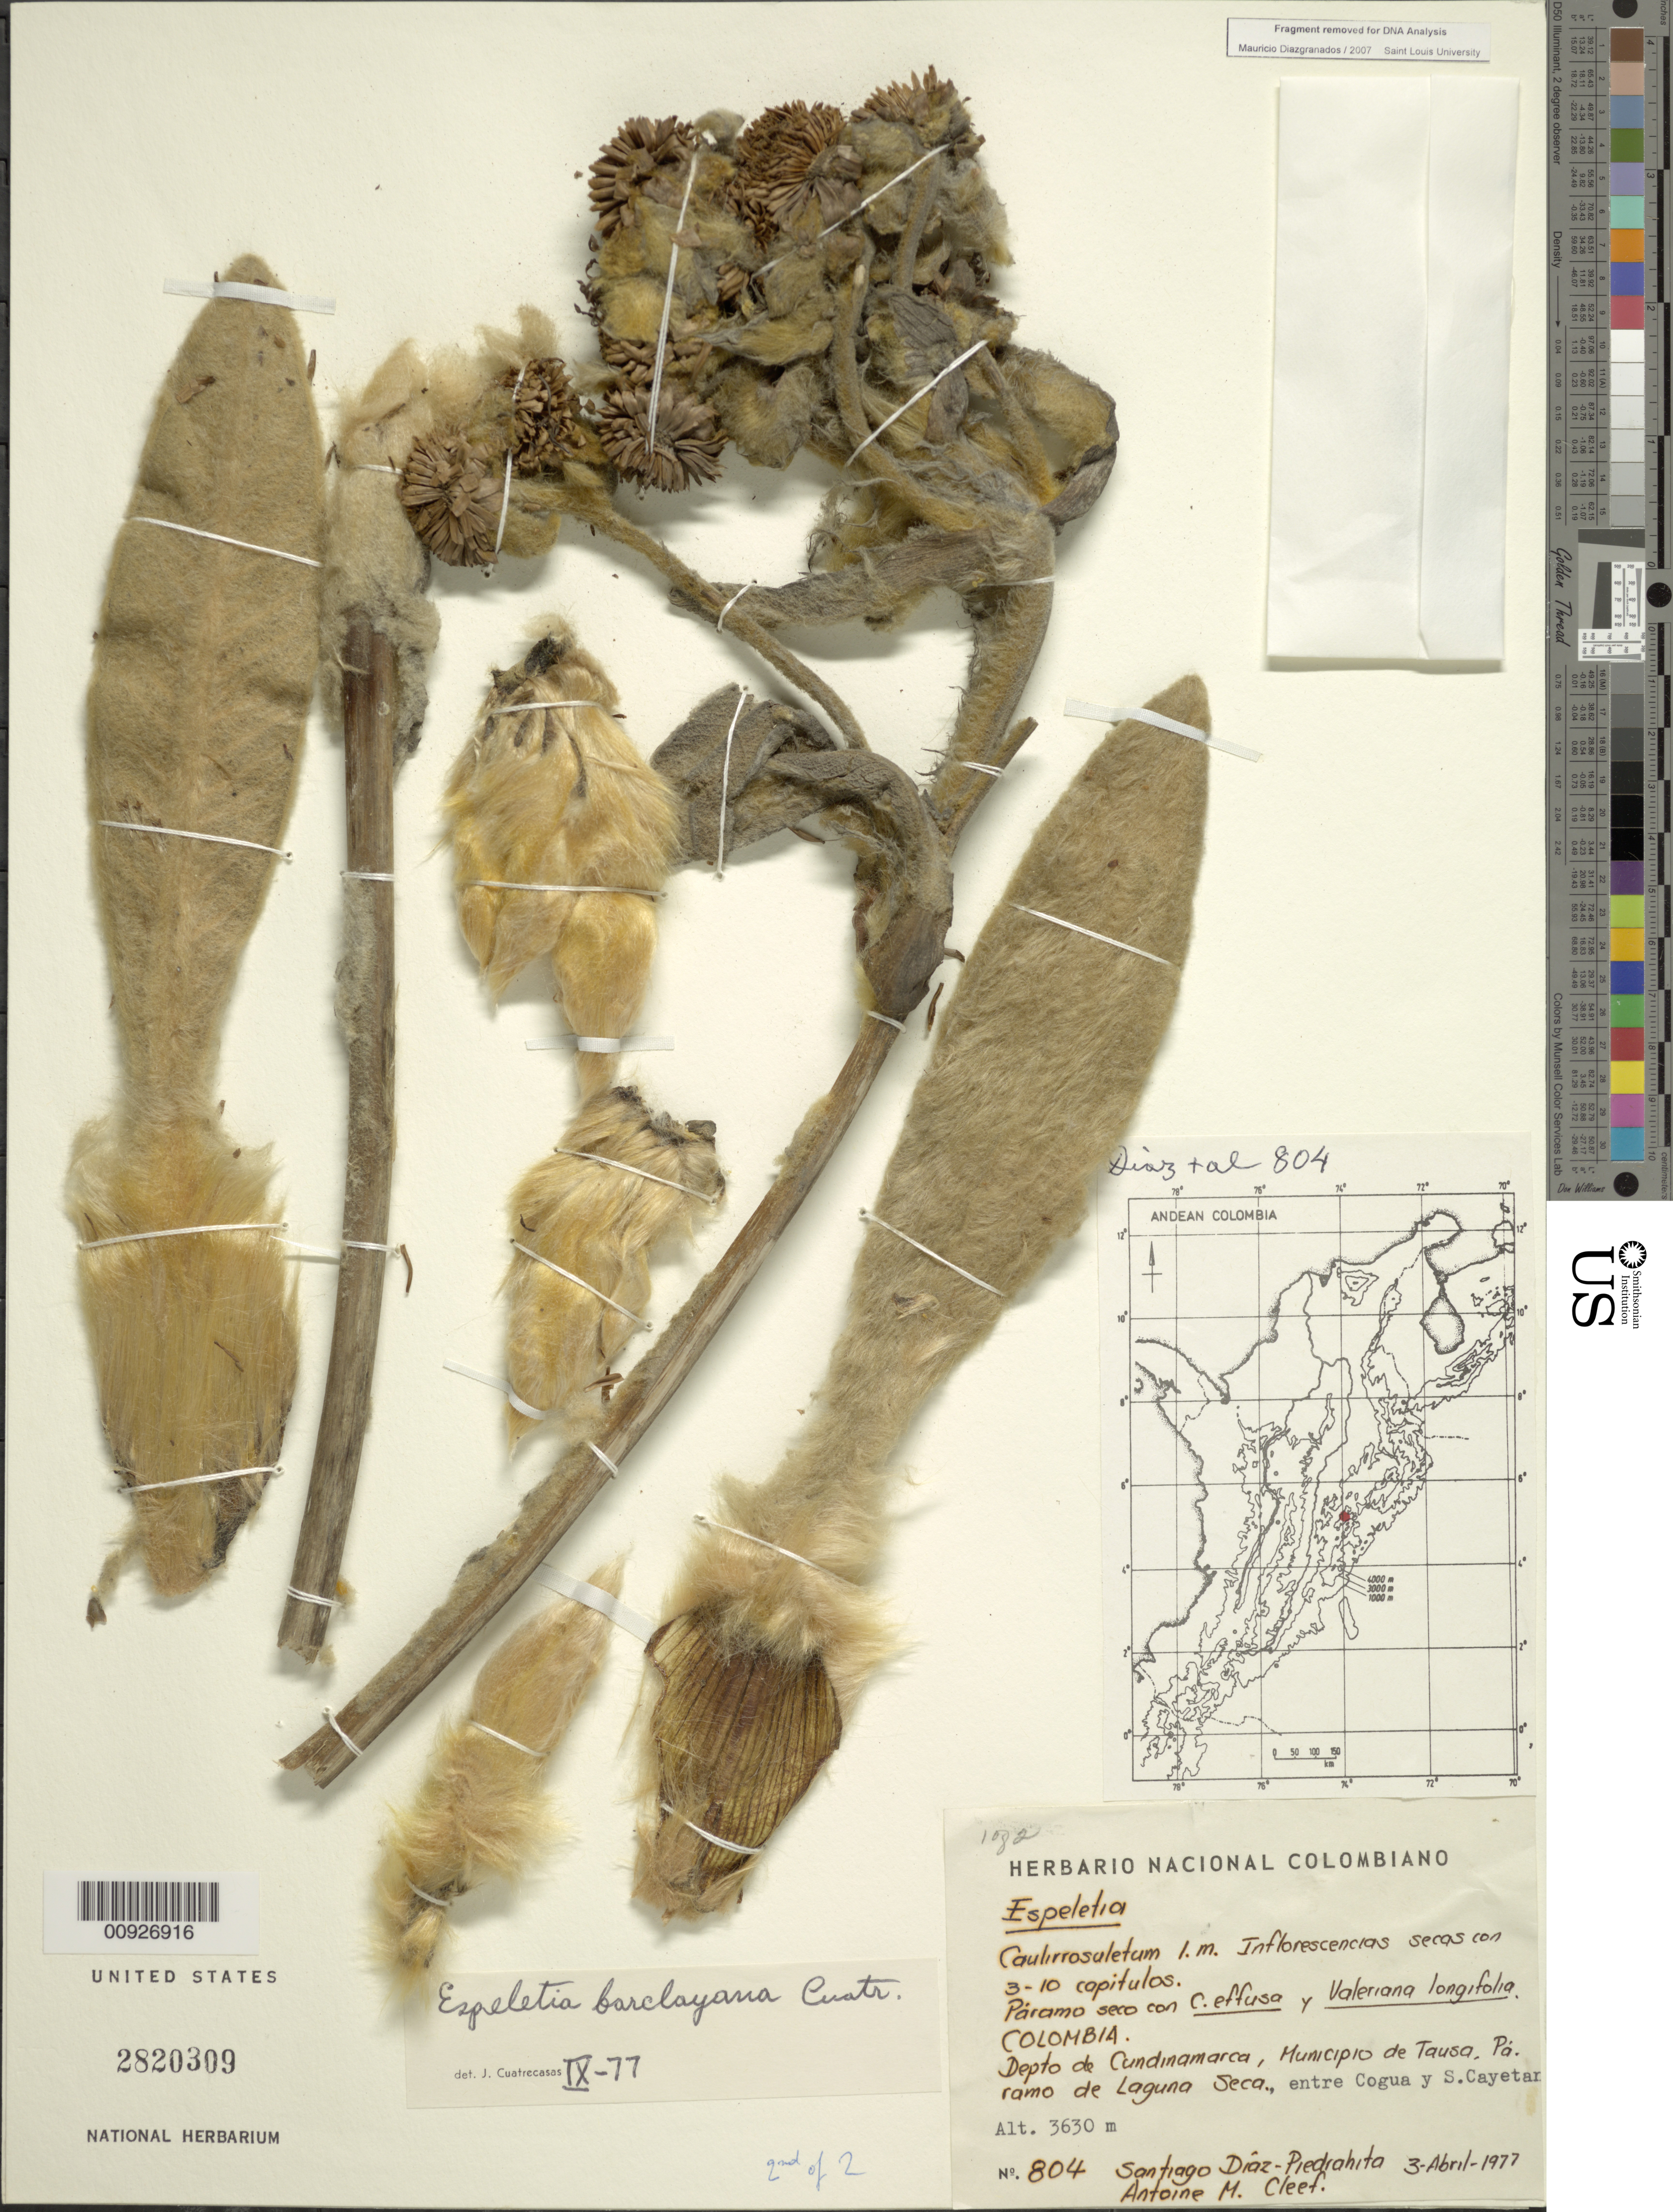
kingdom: Plantae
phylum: Tracheophyta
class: Magnoliopsida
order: Asterales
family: Asteraceae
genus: Espeletia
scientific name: Espeletia barclayana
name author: Cuatrec.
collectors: S. Díaz Píedrahíta & A. M. Cleef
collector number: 804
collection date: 1977-04-03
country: Colombia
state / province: Cundinamarca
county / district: M. de Tausa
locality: P. de Laguna Seca. Páramo de Laguna Seca, entre Cogua y S. Cayetar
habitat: Páramo seco con C.effussa y Valerina longifolia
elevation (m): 3630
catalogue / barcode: US 2820309